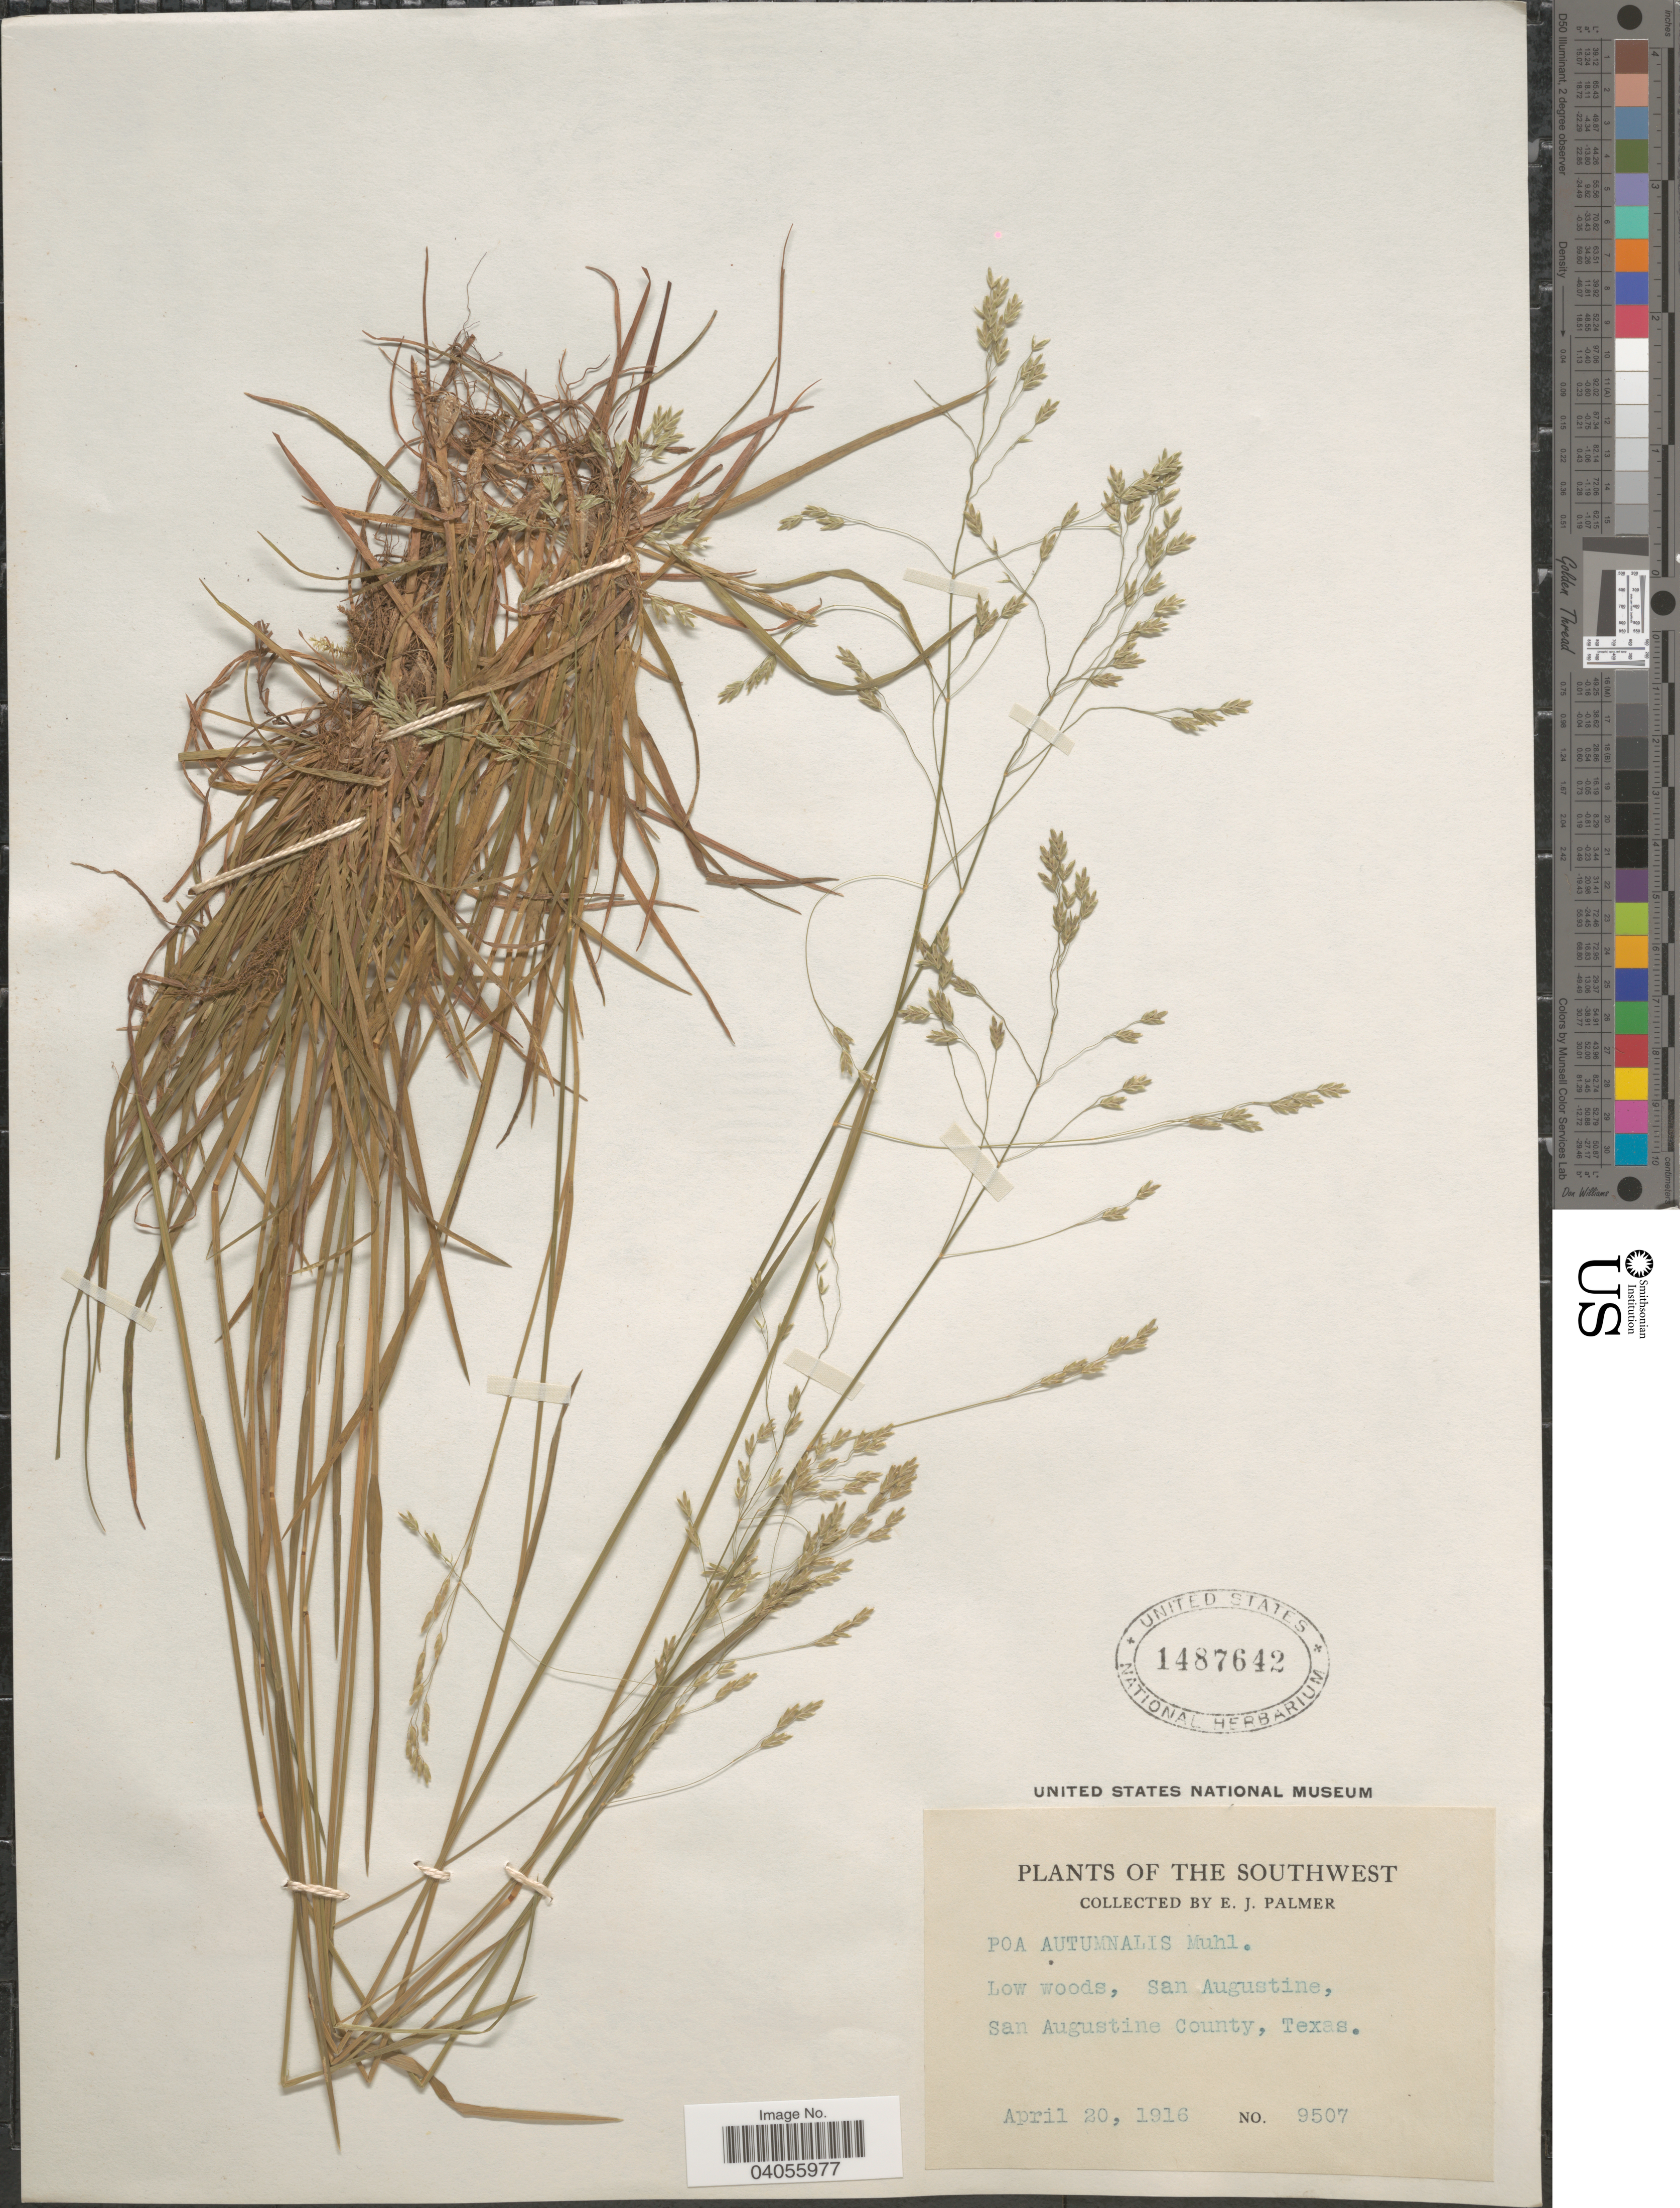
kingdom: Plantae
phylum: Tracheophyta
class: Liliopsida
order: Poales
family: Poaceae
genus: Poa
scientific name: Poa autumnalis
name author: Muhl. ex Elliott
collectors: E. J. Palmer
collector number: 9507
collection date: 1916-04-20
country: United States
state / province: Texas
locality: The Southwest. Low woods, San Augustine, San Augustine County.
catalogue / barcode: US 1487642